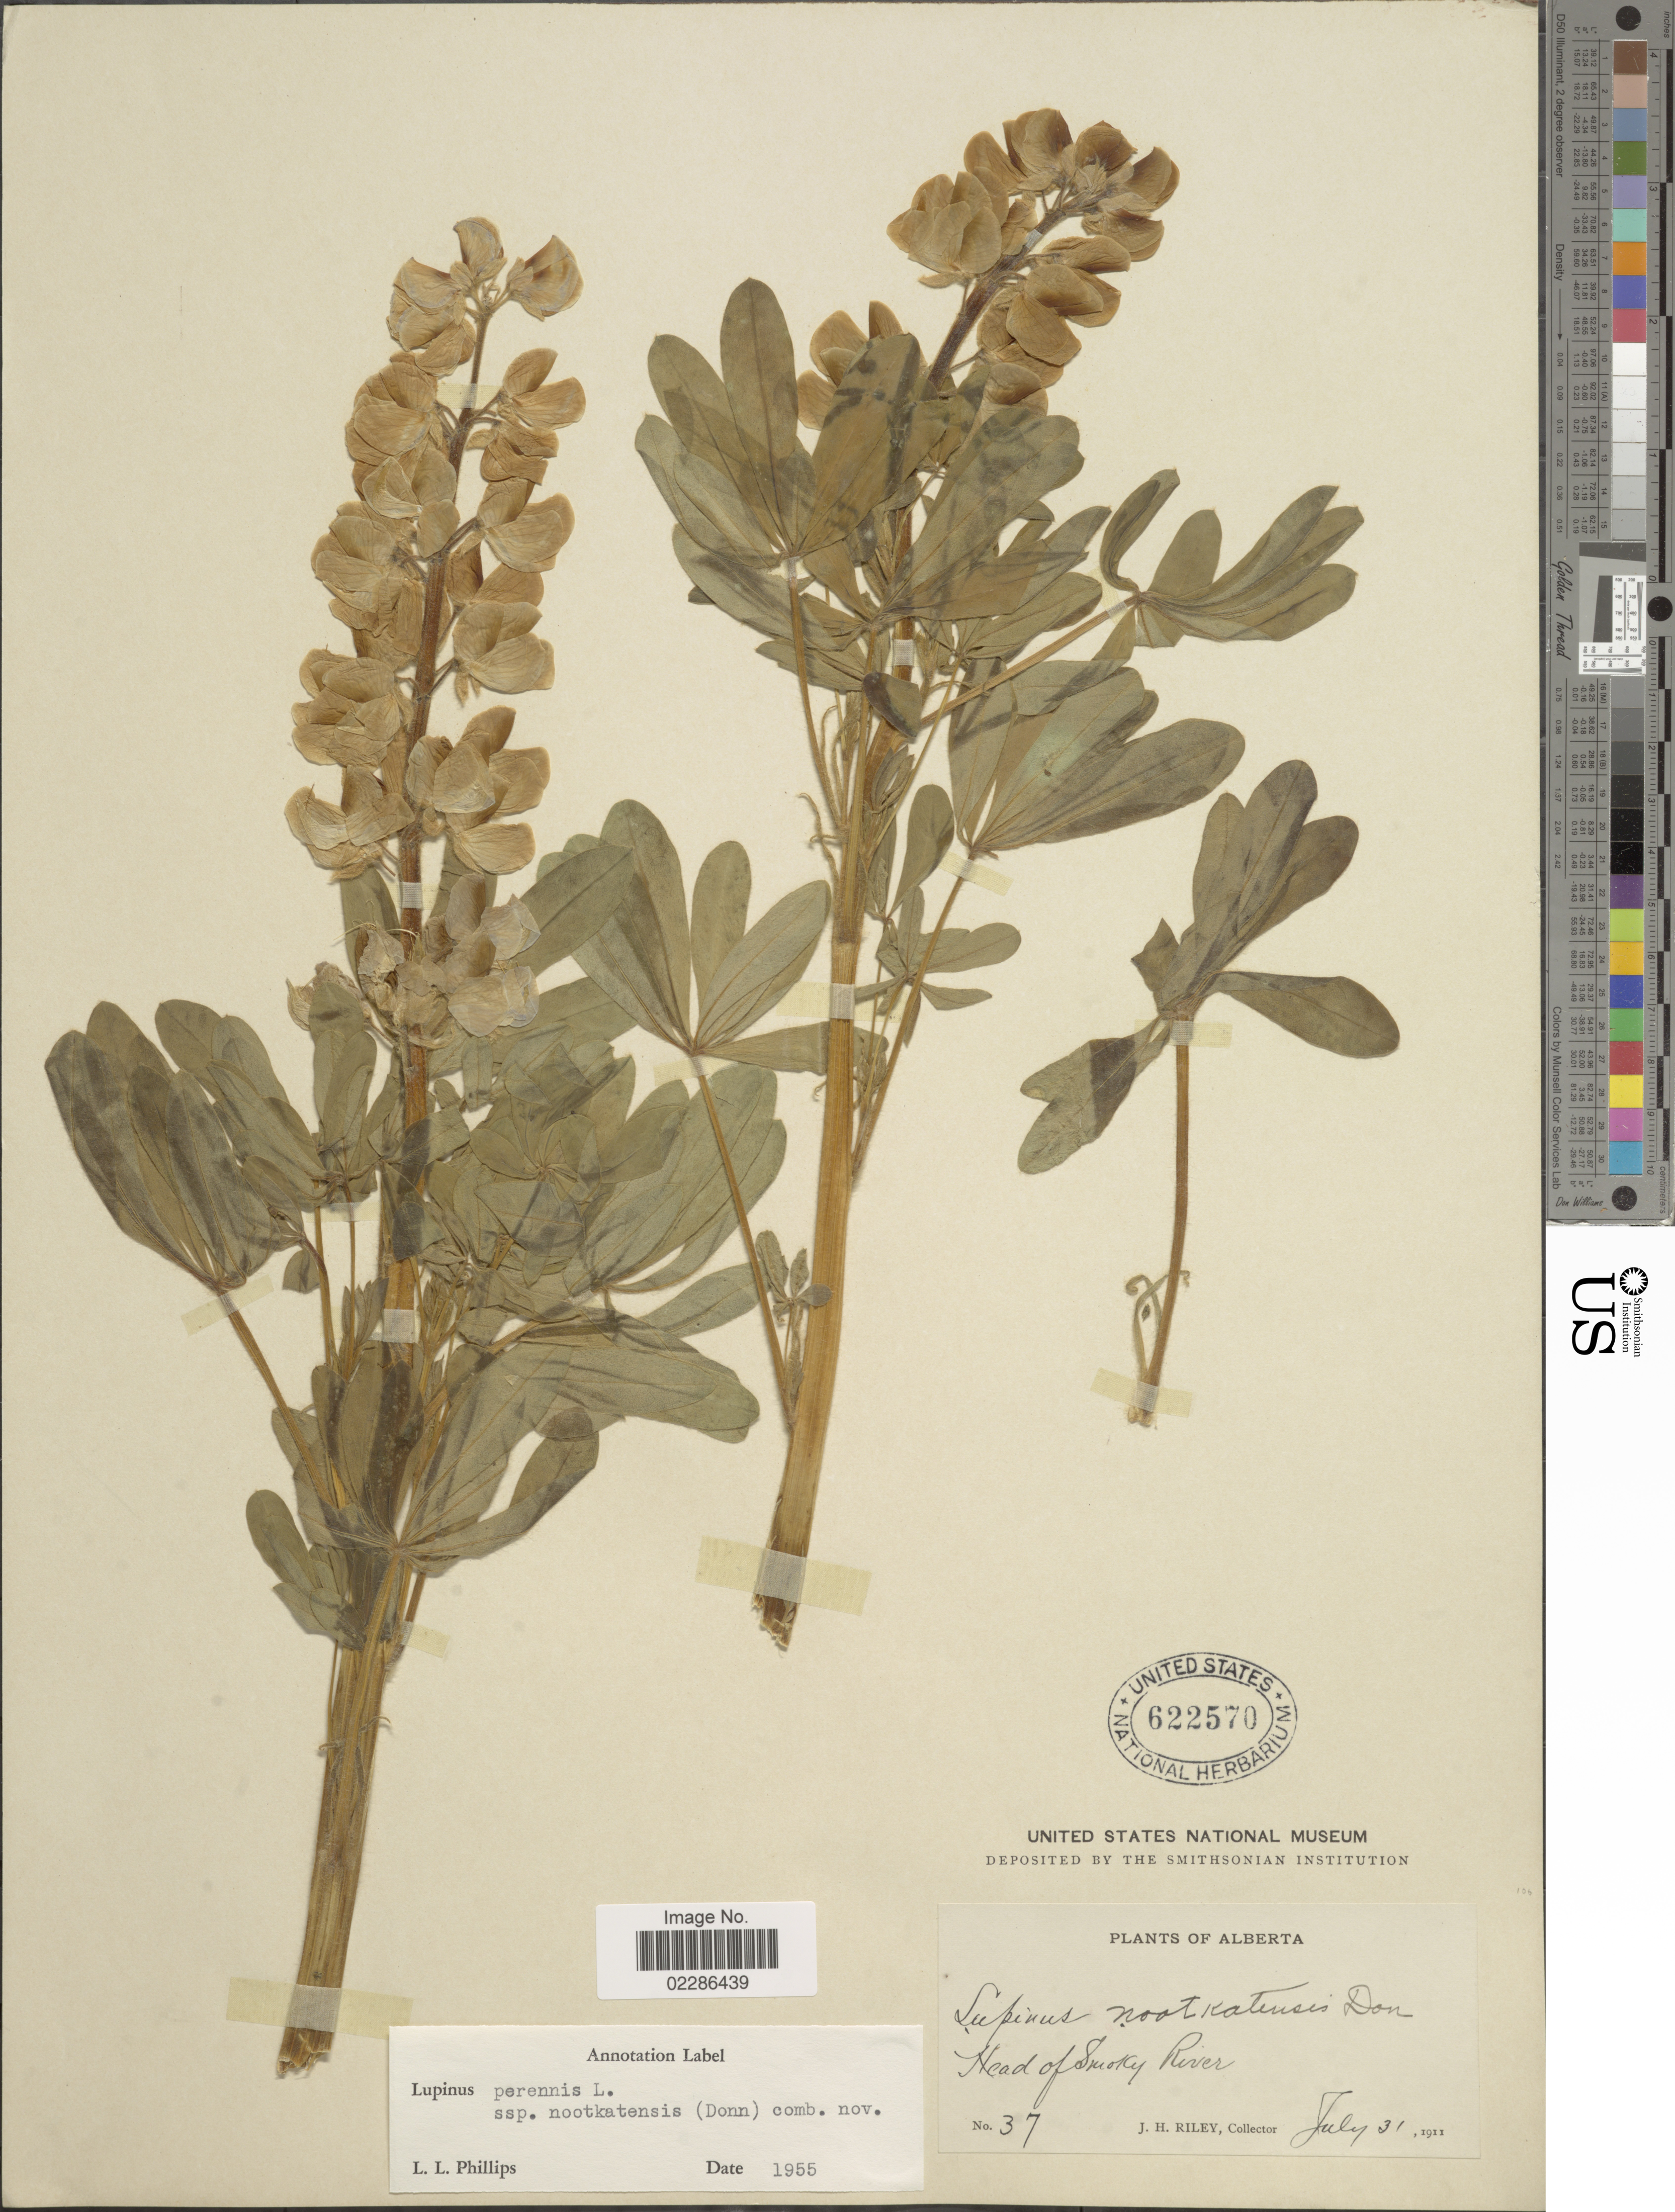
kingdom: Plantae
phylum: Tracheophyta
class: Magnoliopsida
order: Fabales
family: Fabaceae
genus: Lupinus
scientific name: Lupinus nootkatensis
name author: Donn ex Sims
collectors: J. H. Riley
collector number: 37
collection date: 1911-07-31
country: Canada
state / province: Alberta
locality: Head of Smoky River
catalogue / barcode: US 622570